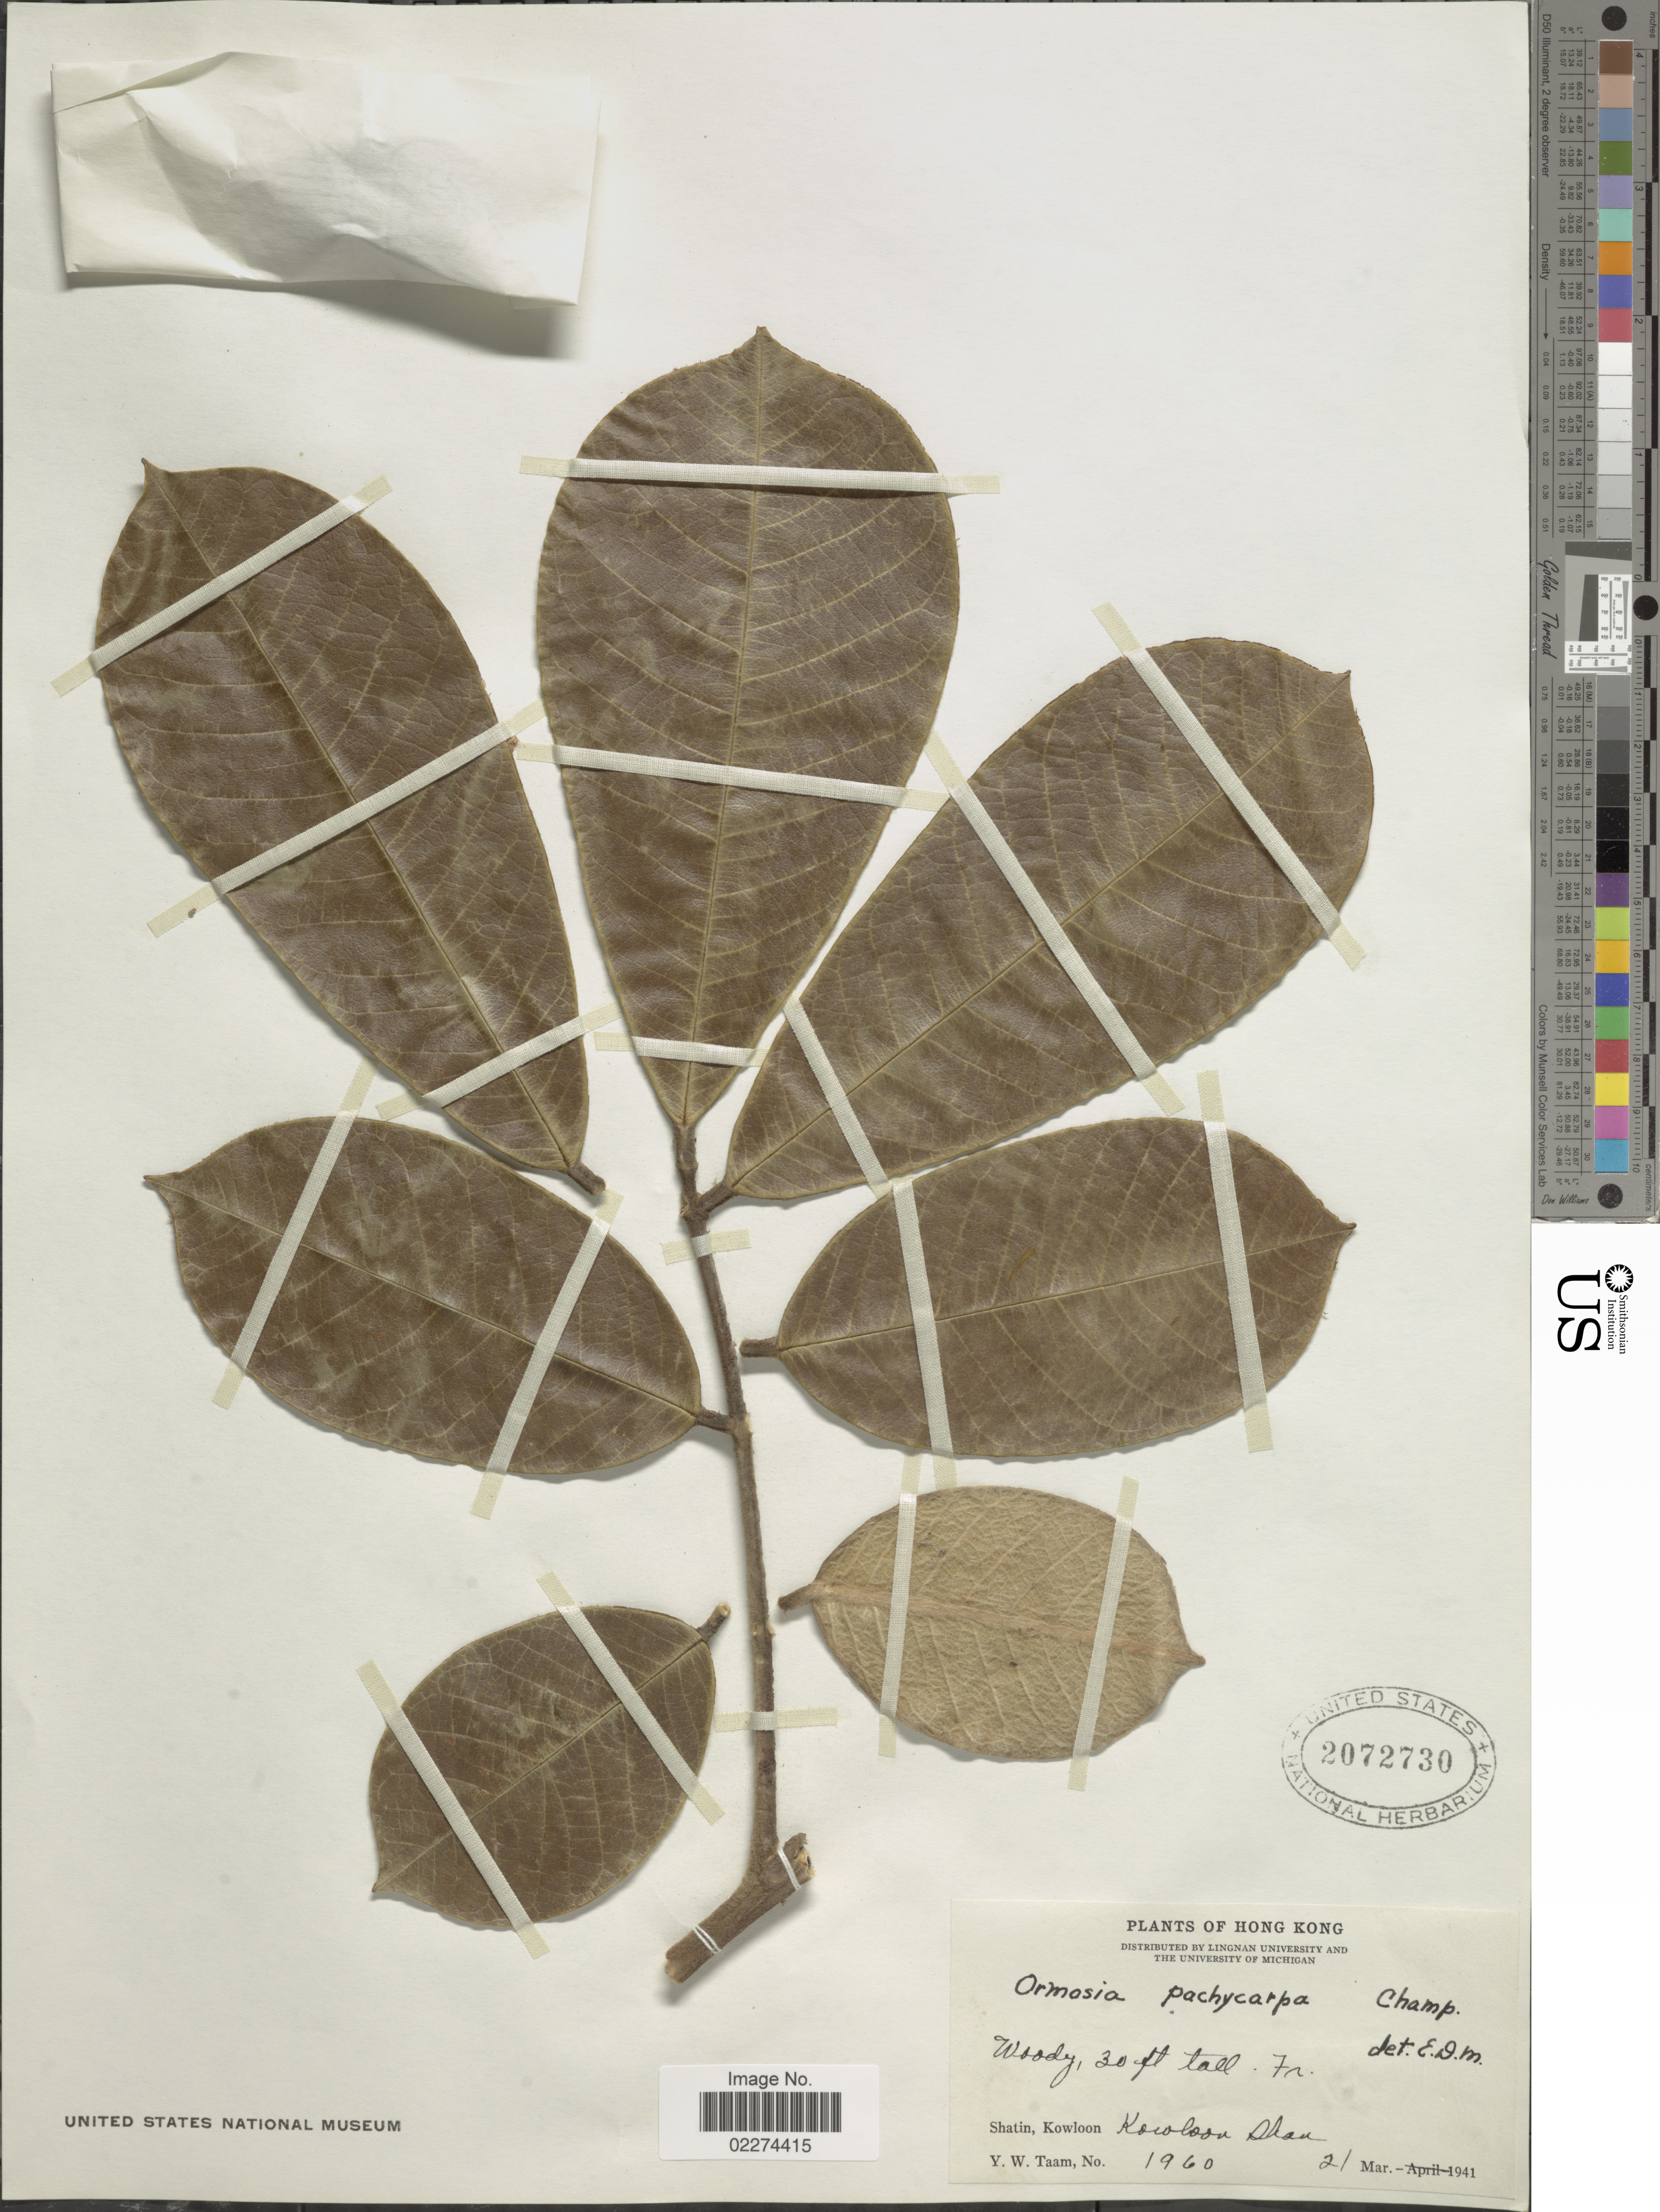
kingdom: Plantae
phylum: Tracheophyta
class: Magnoliopsida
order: Fabales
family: Fabaceae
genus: Ormosia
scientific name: Ormosia pachycarpa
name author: Champ. ex Benth.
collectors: Y. W. Taam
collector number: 1960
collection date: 1941-03-02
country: China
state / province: Hong Kong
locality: Shatin, Kowloon, Kocoloon Shan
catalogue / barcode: US 2072730